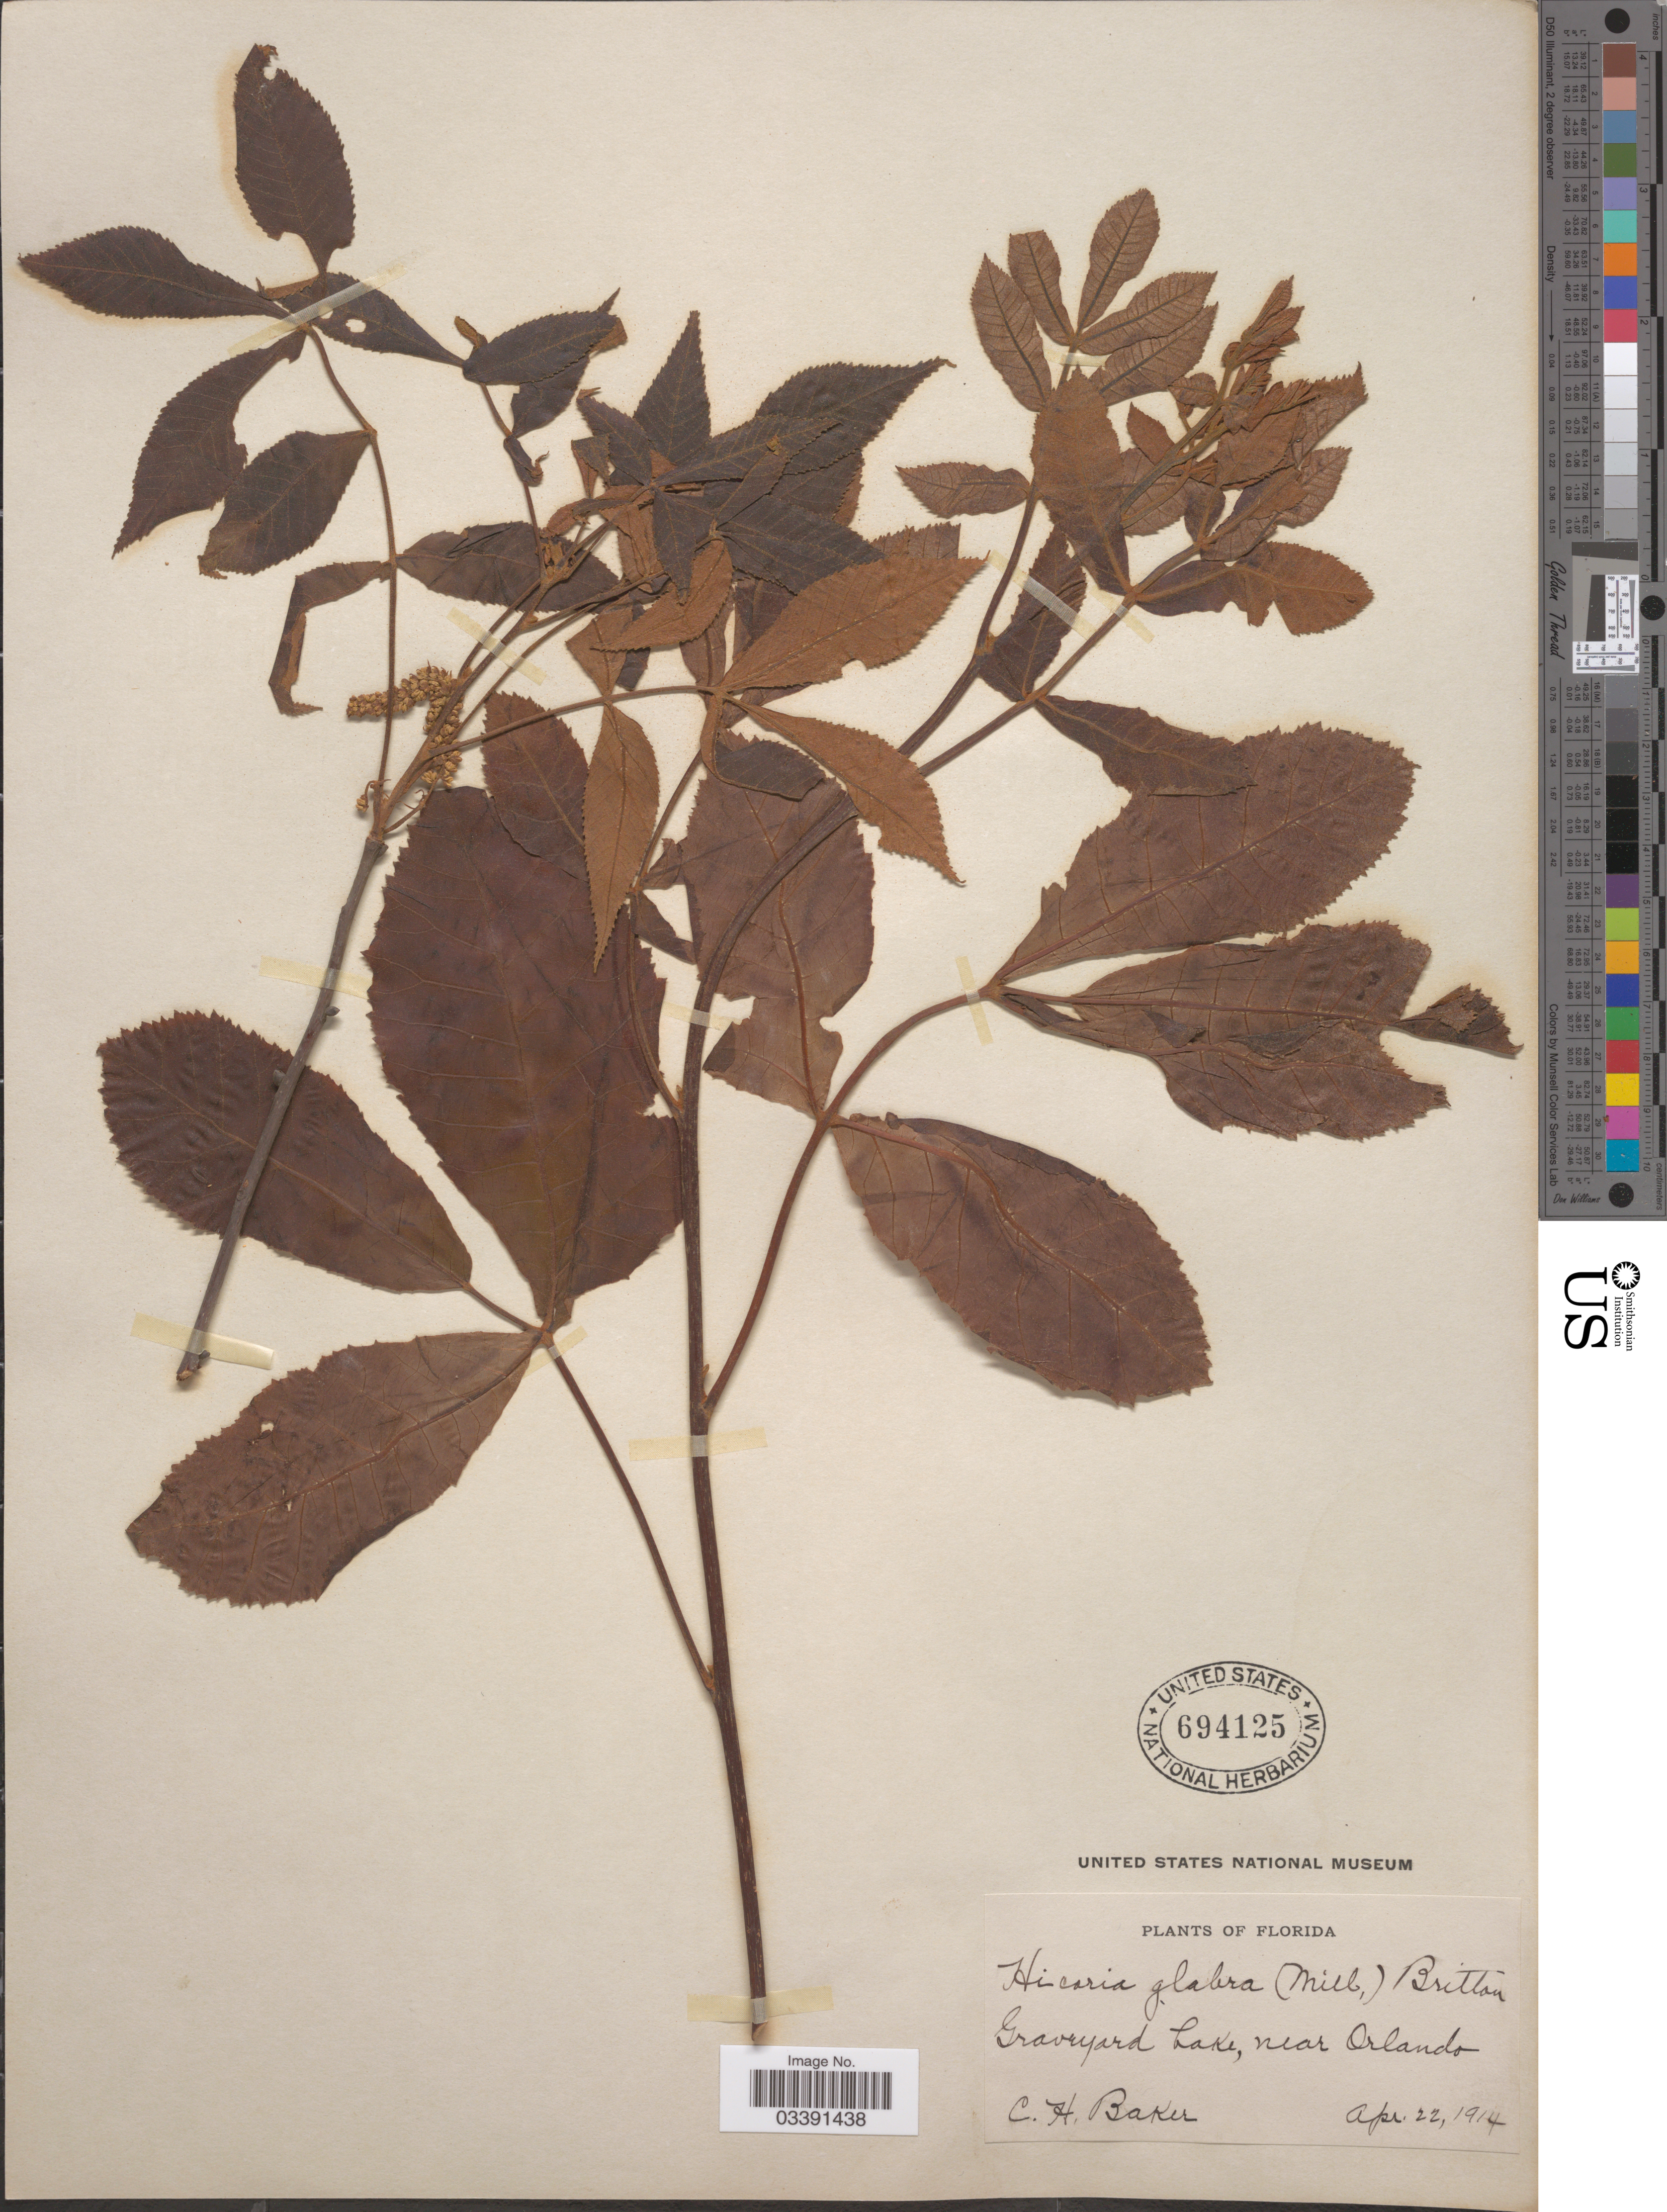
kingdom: Plantae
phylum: Tracheophyta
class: Magnoliopsida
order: Fagales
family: Juglandaceae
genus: Carya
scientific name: Carya floridana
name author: Sarg.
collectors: C. H. Baker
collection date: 1914-04-22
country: United States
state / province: Florida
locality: Graveyard Lake, near Orlando.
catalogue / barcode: US 694125